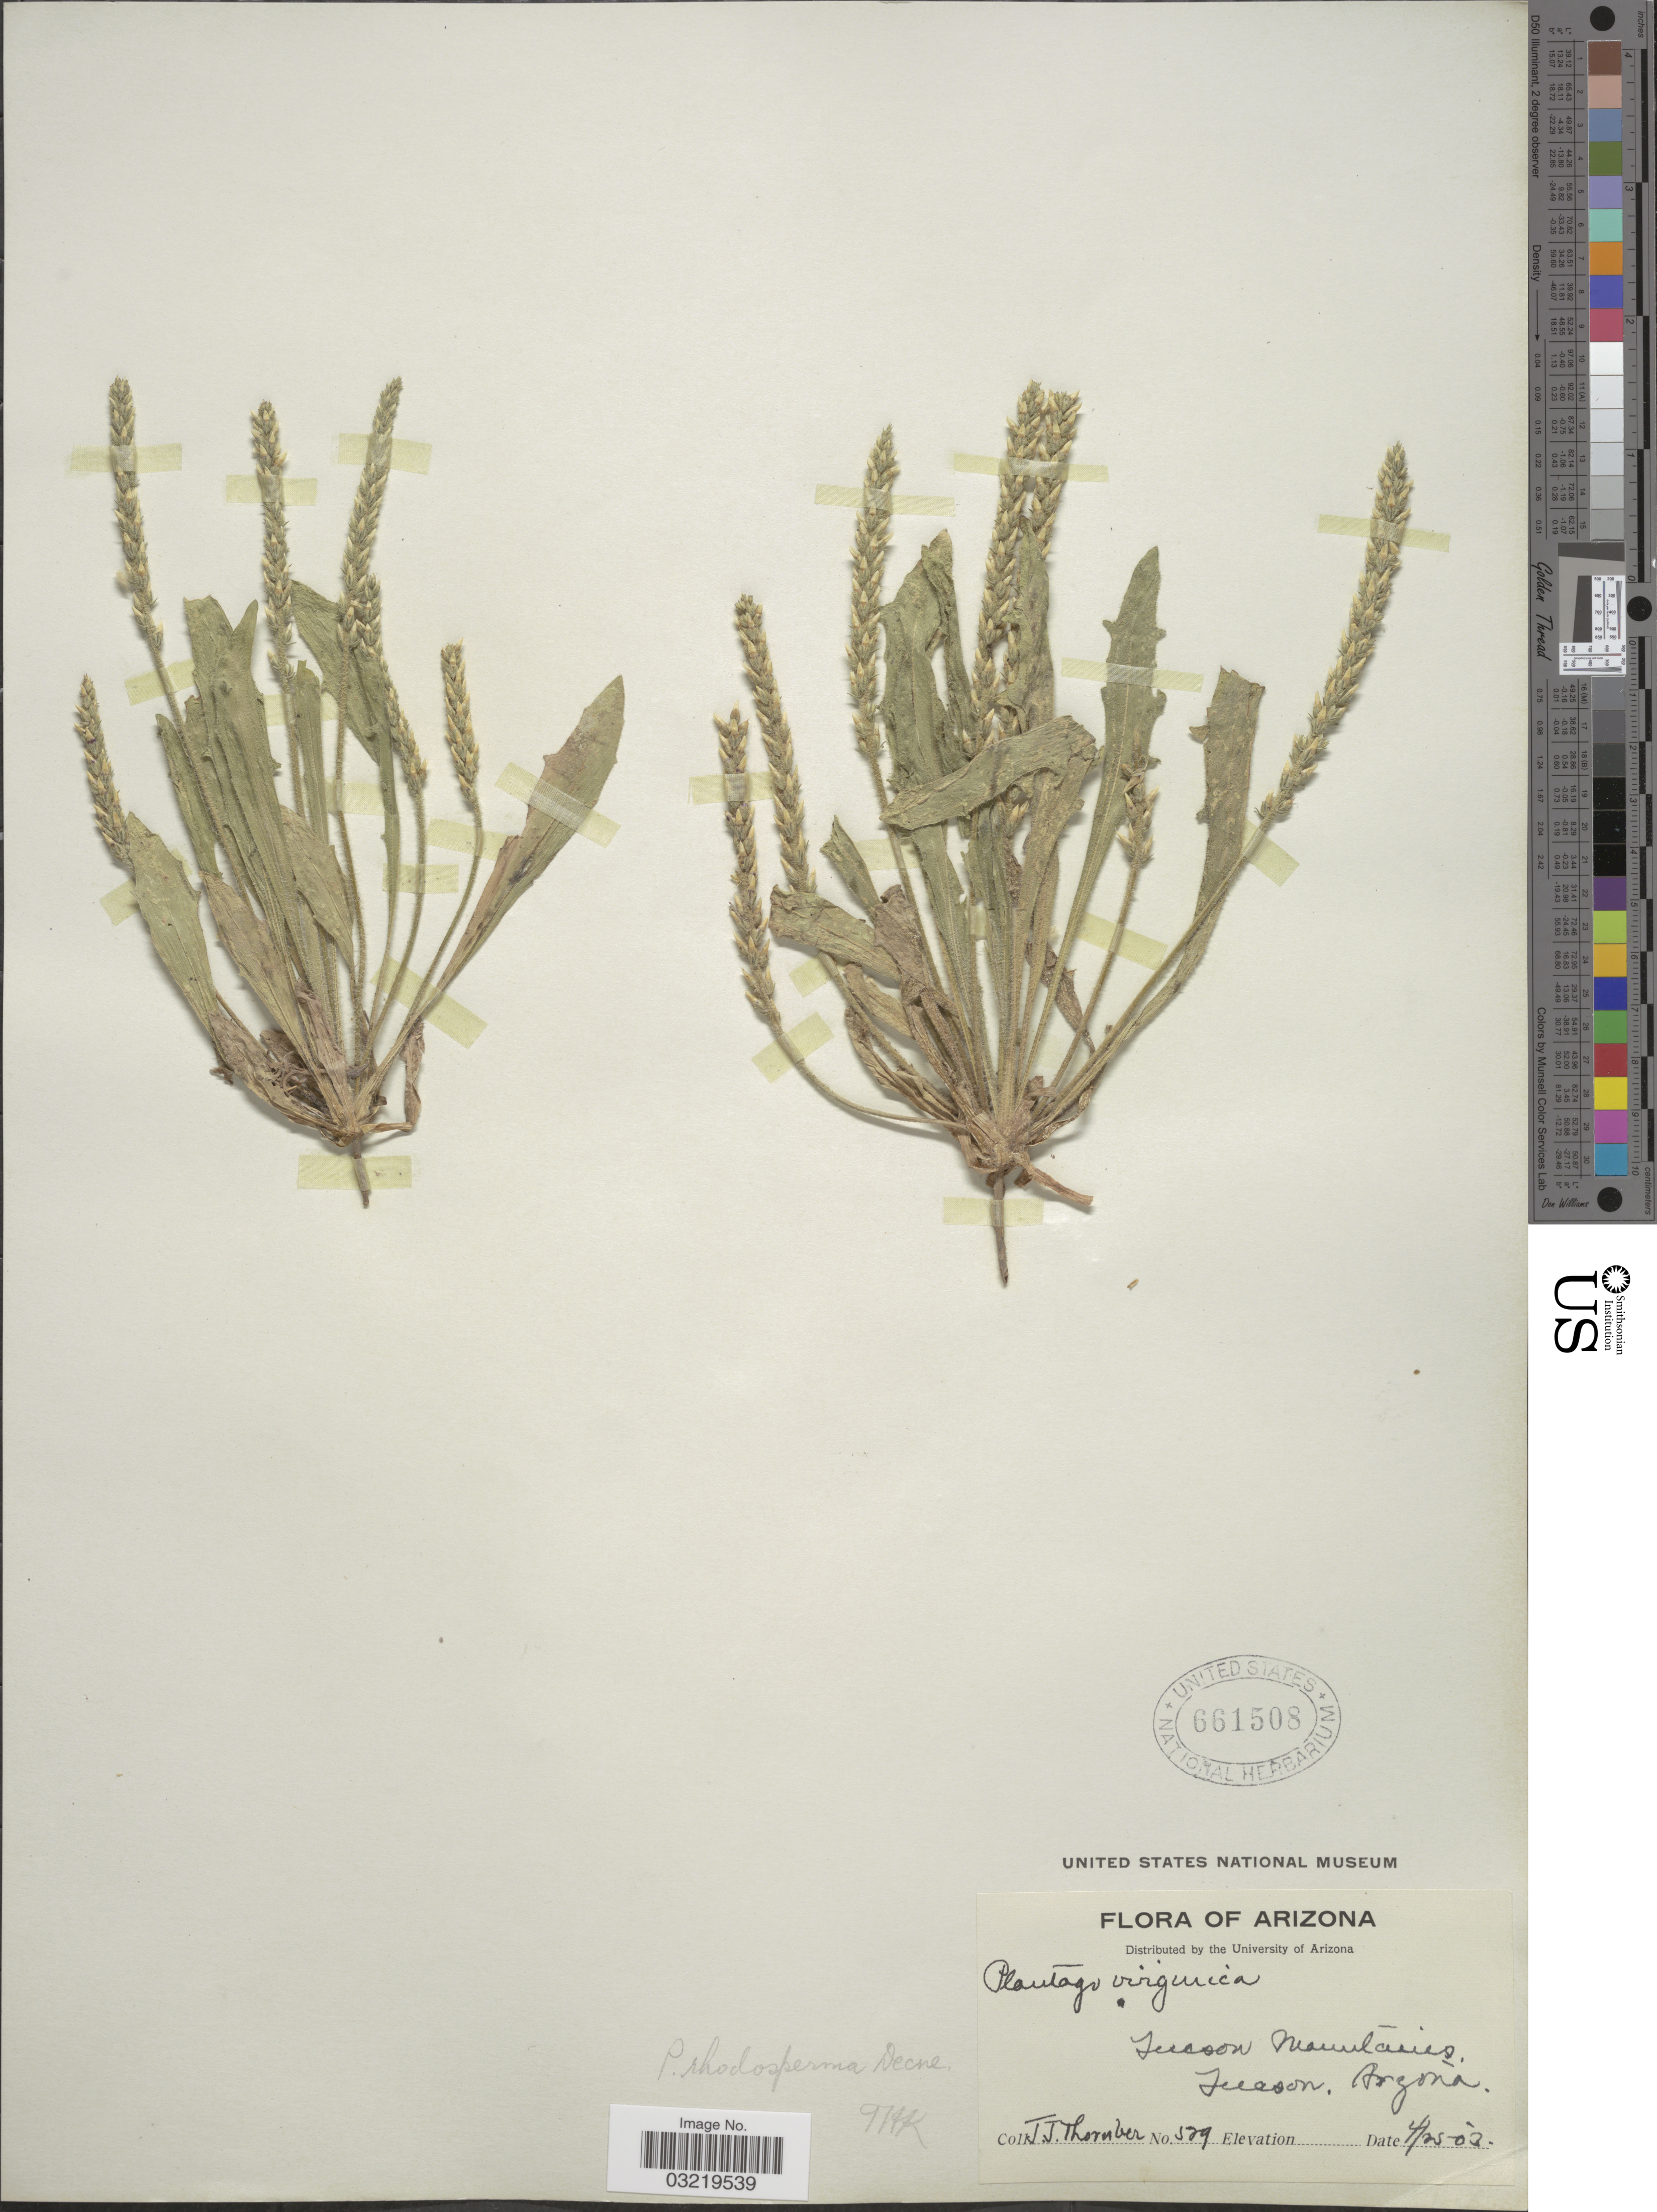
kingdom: Plantae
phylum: Tracheophyta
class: Magnoliopsida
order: Lamiales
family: Plantaginaceae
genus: Plantago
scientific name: Plantago rhodosperma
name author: Decne.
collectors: J. Thornber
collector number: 529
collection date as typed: Transcribed d/m/y: 25/4/3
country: United States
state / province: Arizona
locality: Tucson Mountains. Tucson.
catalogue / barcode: US 661508